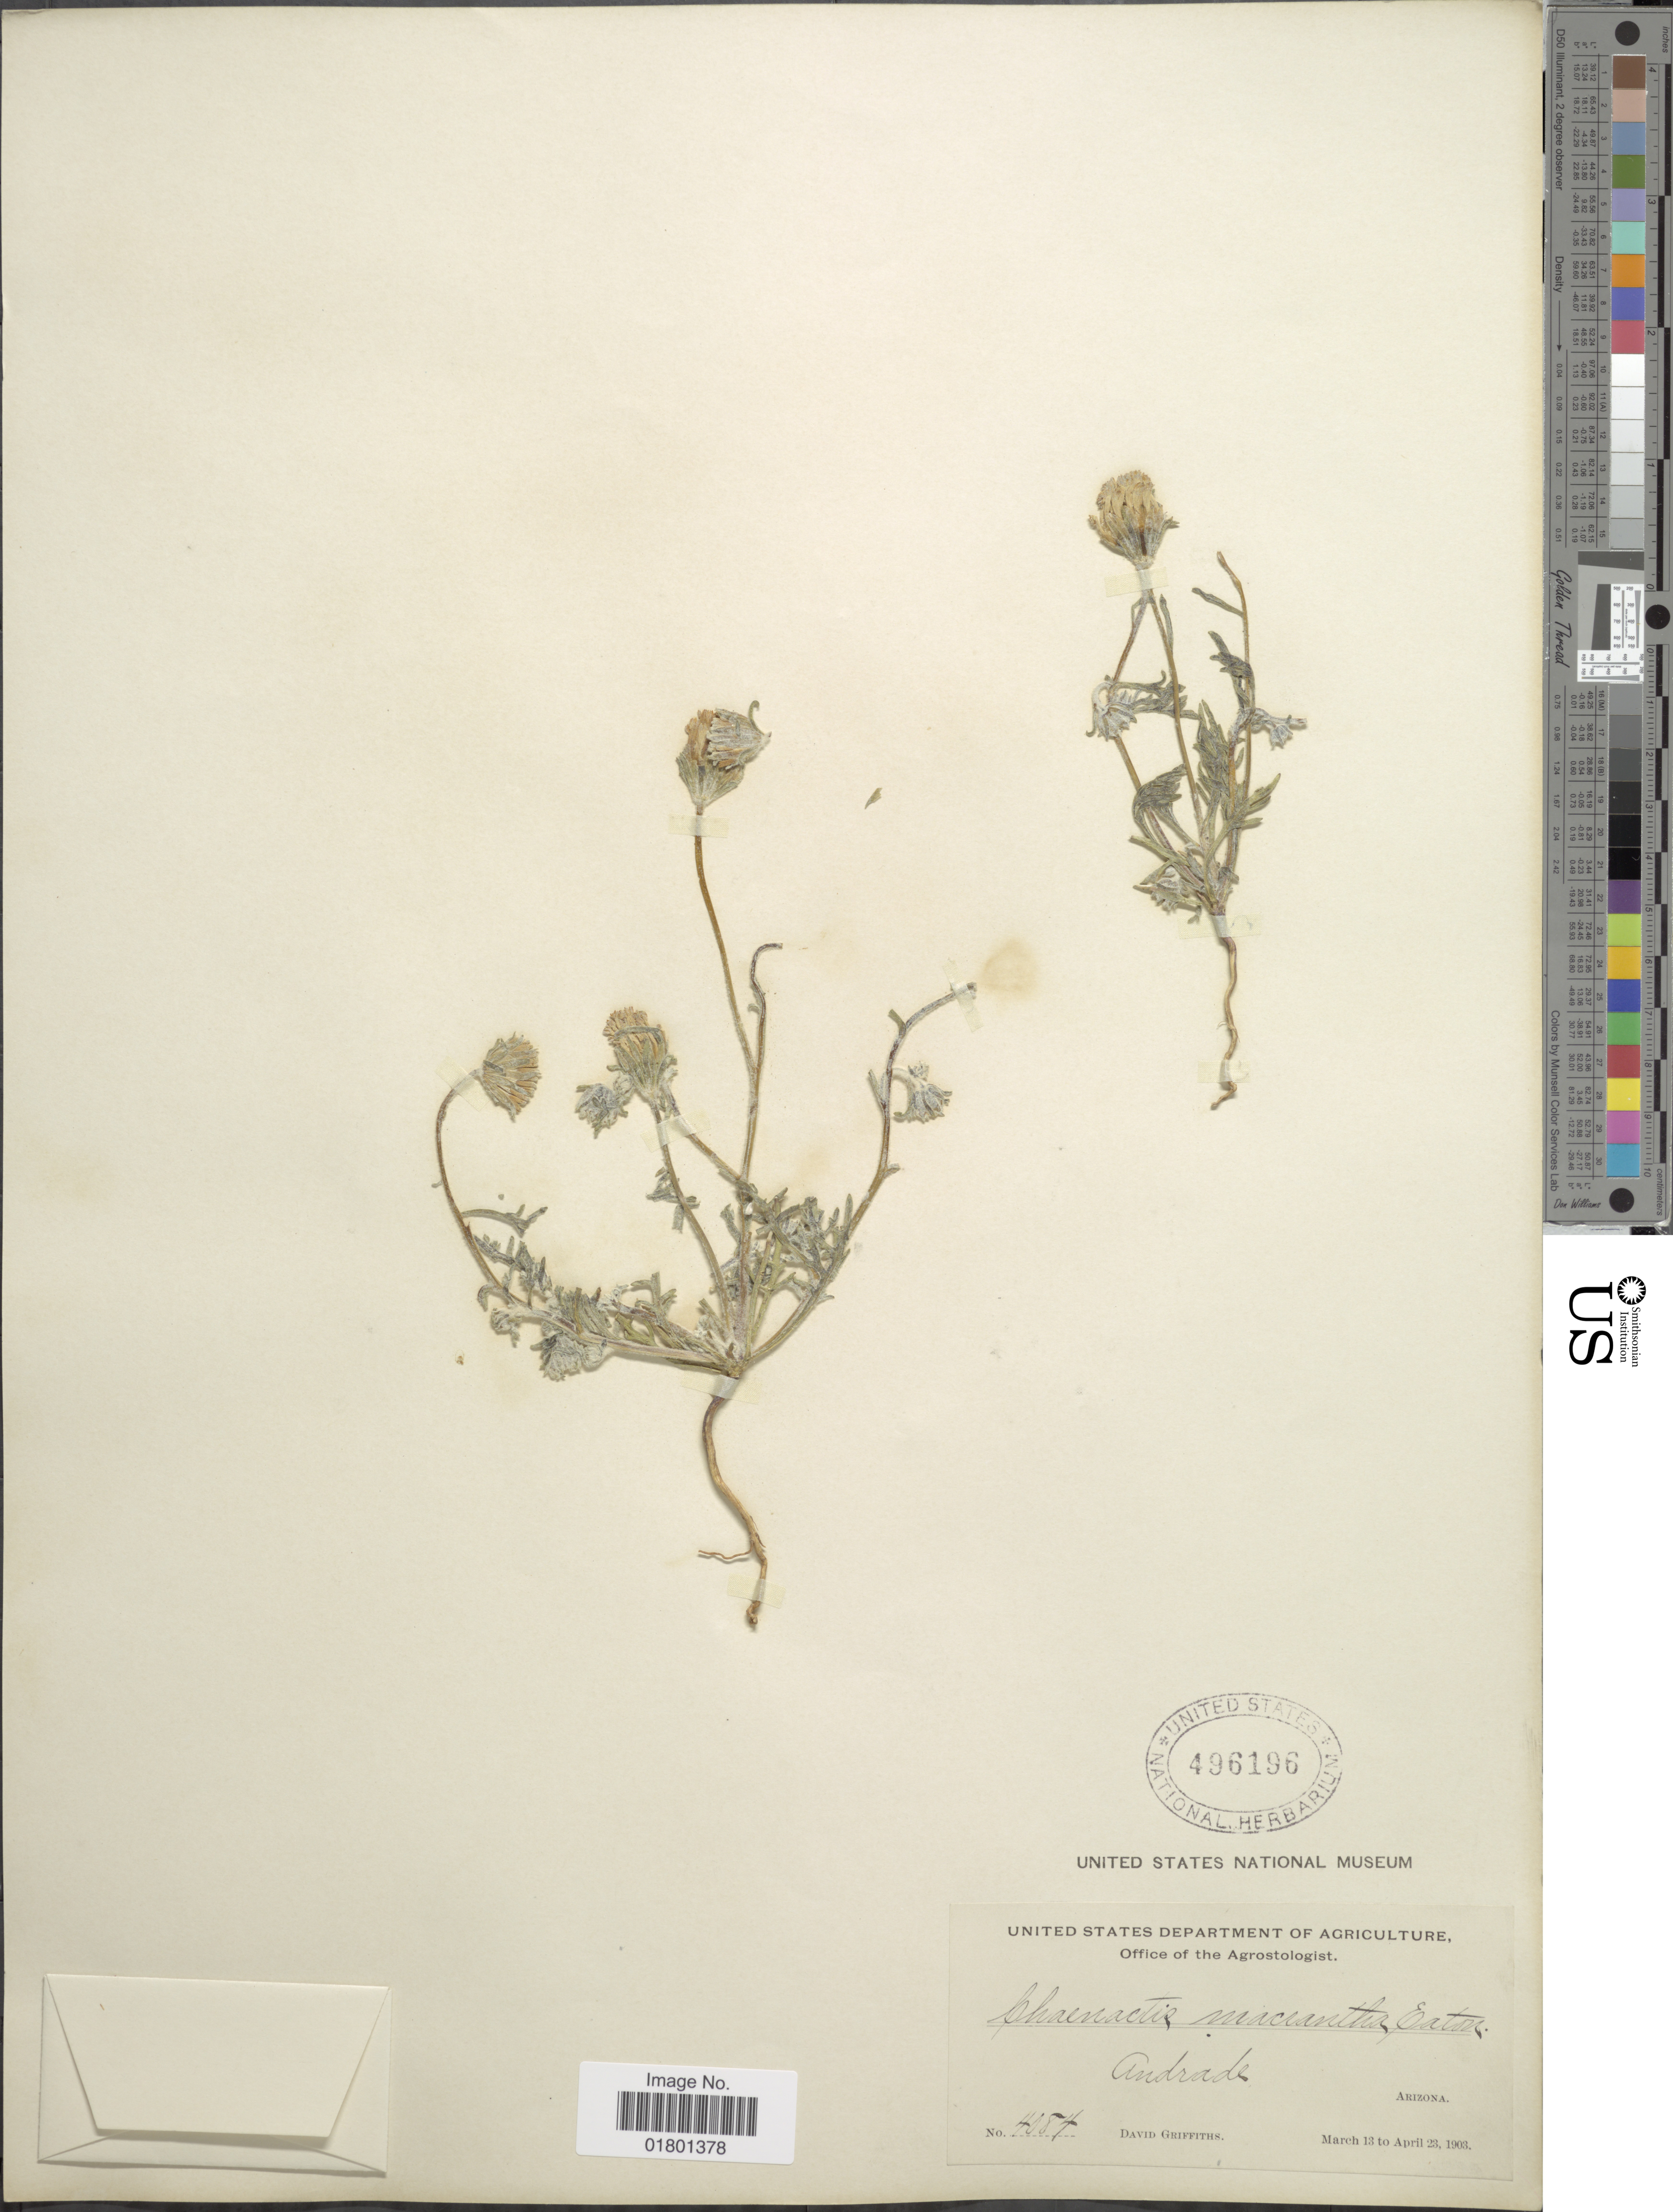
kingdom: Plantae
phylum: Tracheophyta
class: Magnoliopsida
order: Asterales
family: Asteraceae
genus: Chaenactis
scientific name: Chaenactis macrantha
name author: D.C. Eaton in C. King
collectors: D. Griffiths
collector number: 4084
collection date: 1903-03-13/1903-04-23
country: United States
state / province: Arizona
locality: Andrade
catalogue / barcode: US 496196